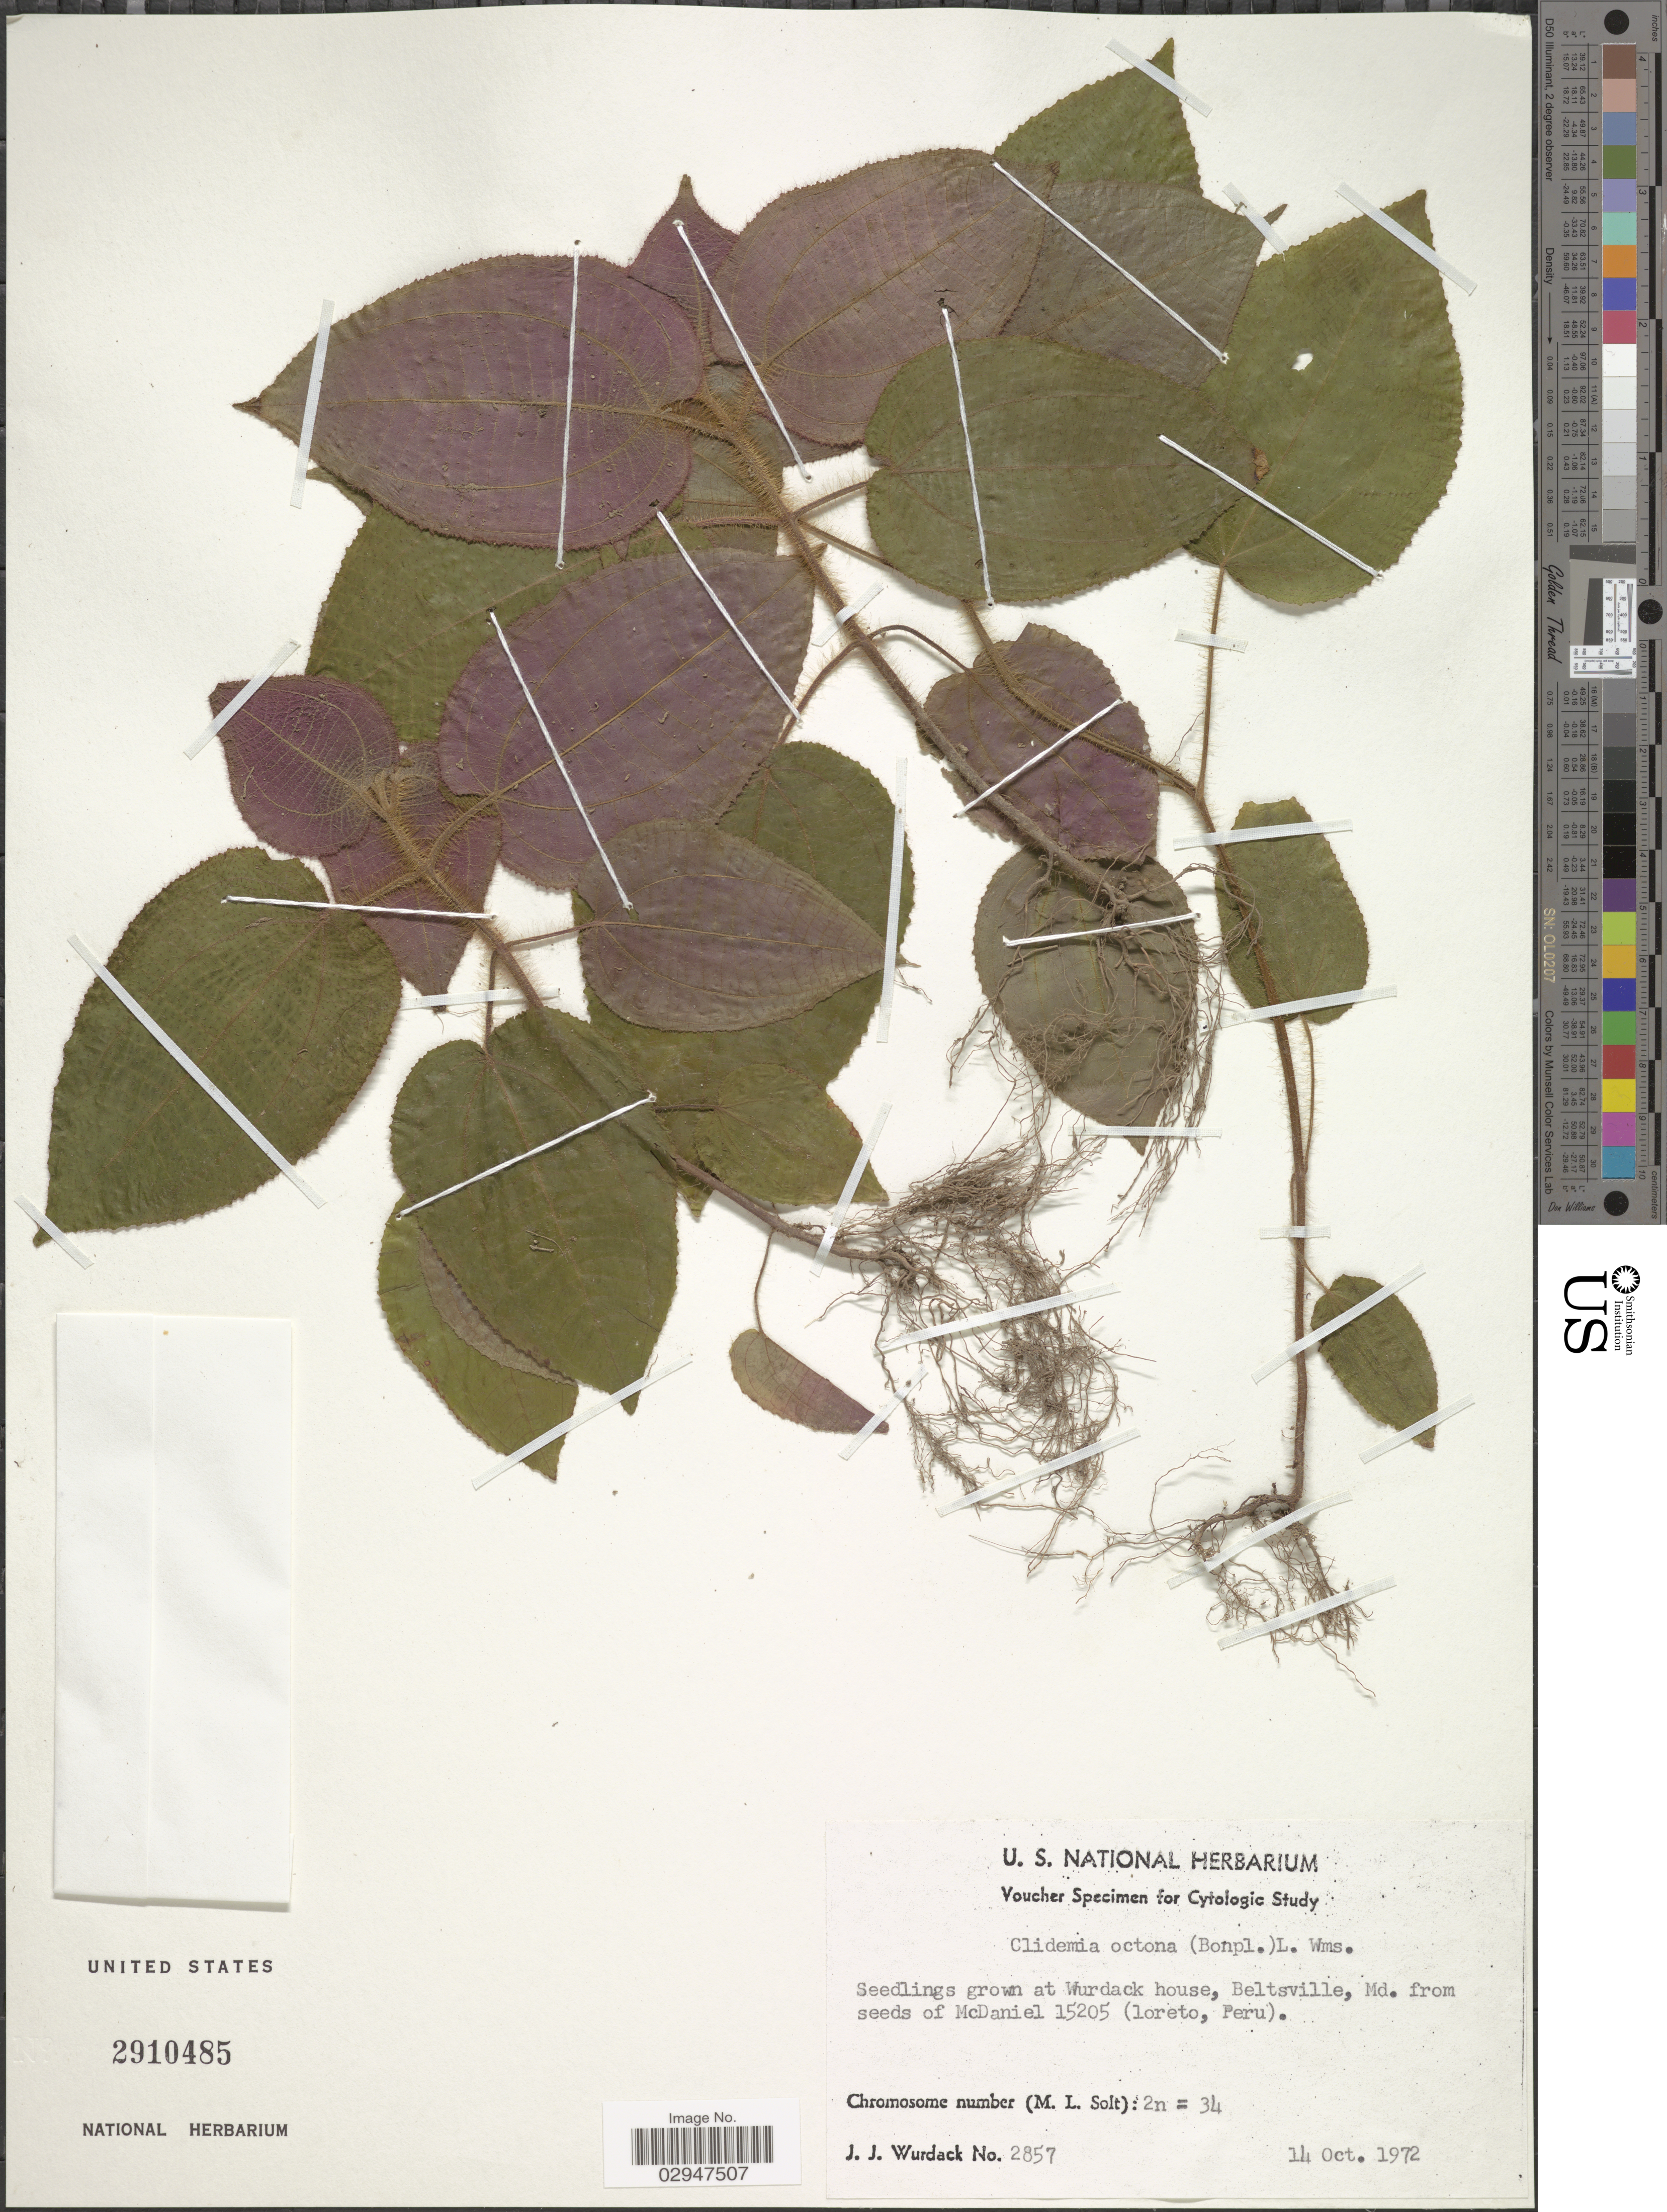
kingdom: Plantae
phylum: Tracheophyta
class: Magnoliopsida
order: Myrtales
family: Melastomataceae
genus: Clidemia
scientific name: Clidemia octona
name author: (Bonpl.) L.O. Williams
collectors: J. J. Wurdack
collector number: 2857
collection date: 1972-10-14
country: United States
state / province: Maryland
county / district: Prince George's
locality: Wurdack house, Beltsville, Md.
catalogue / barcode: US 2910485